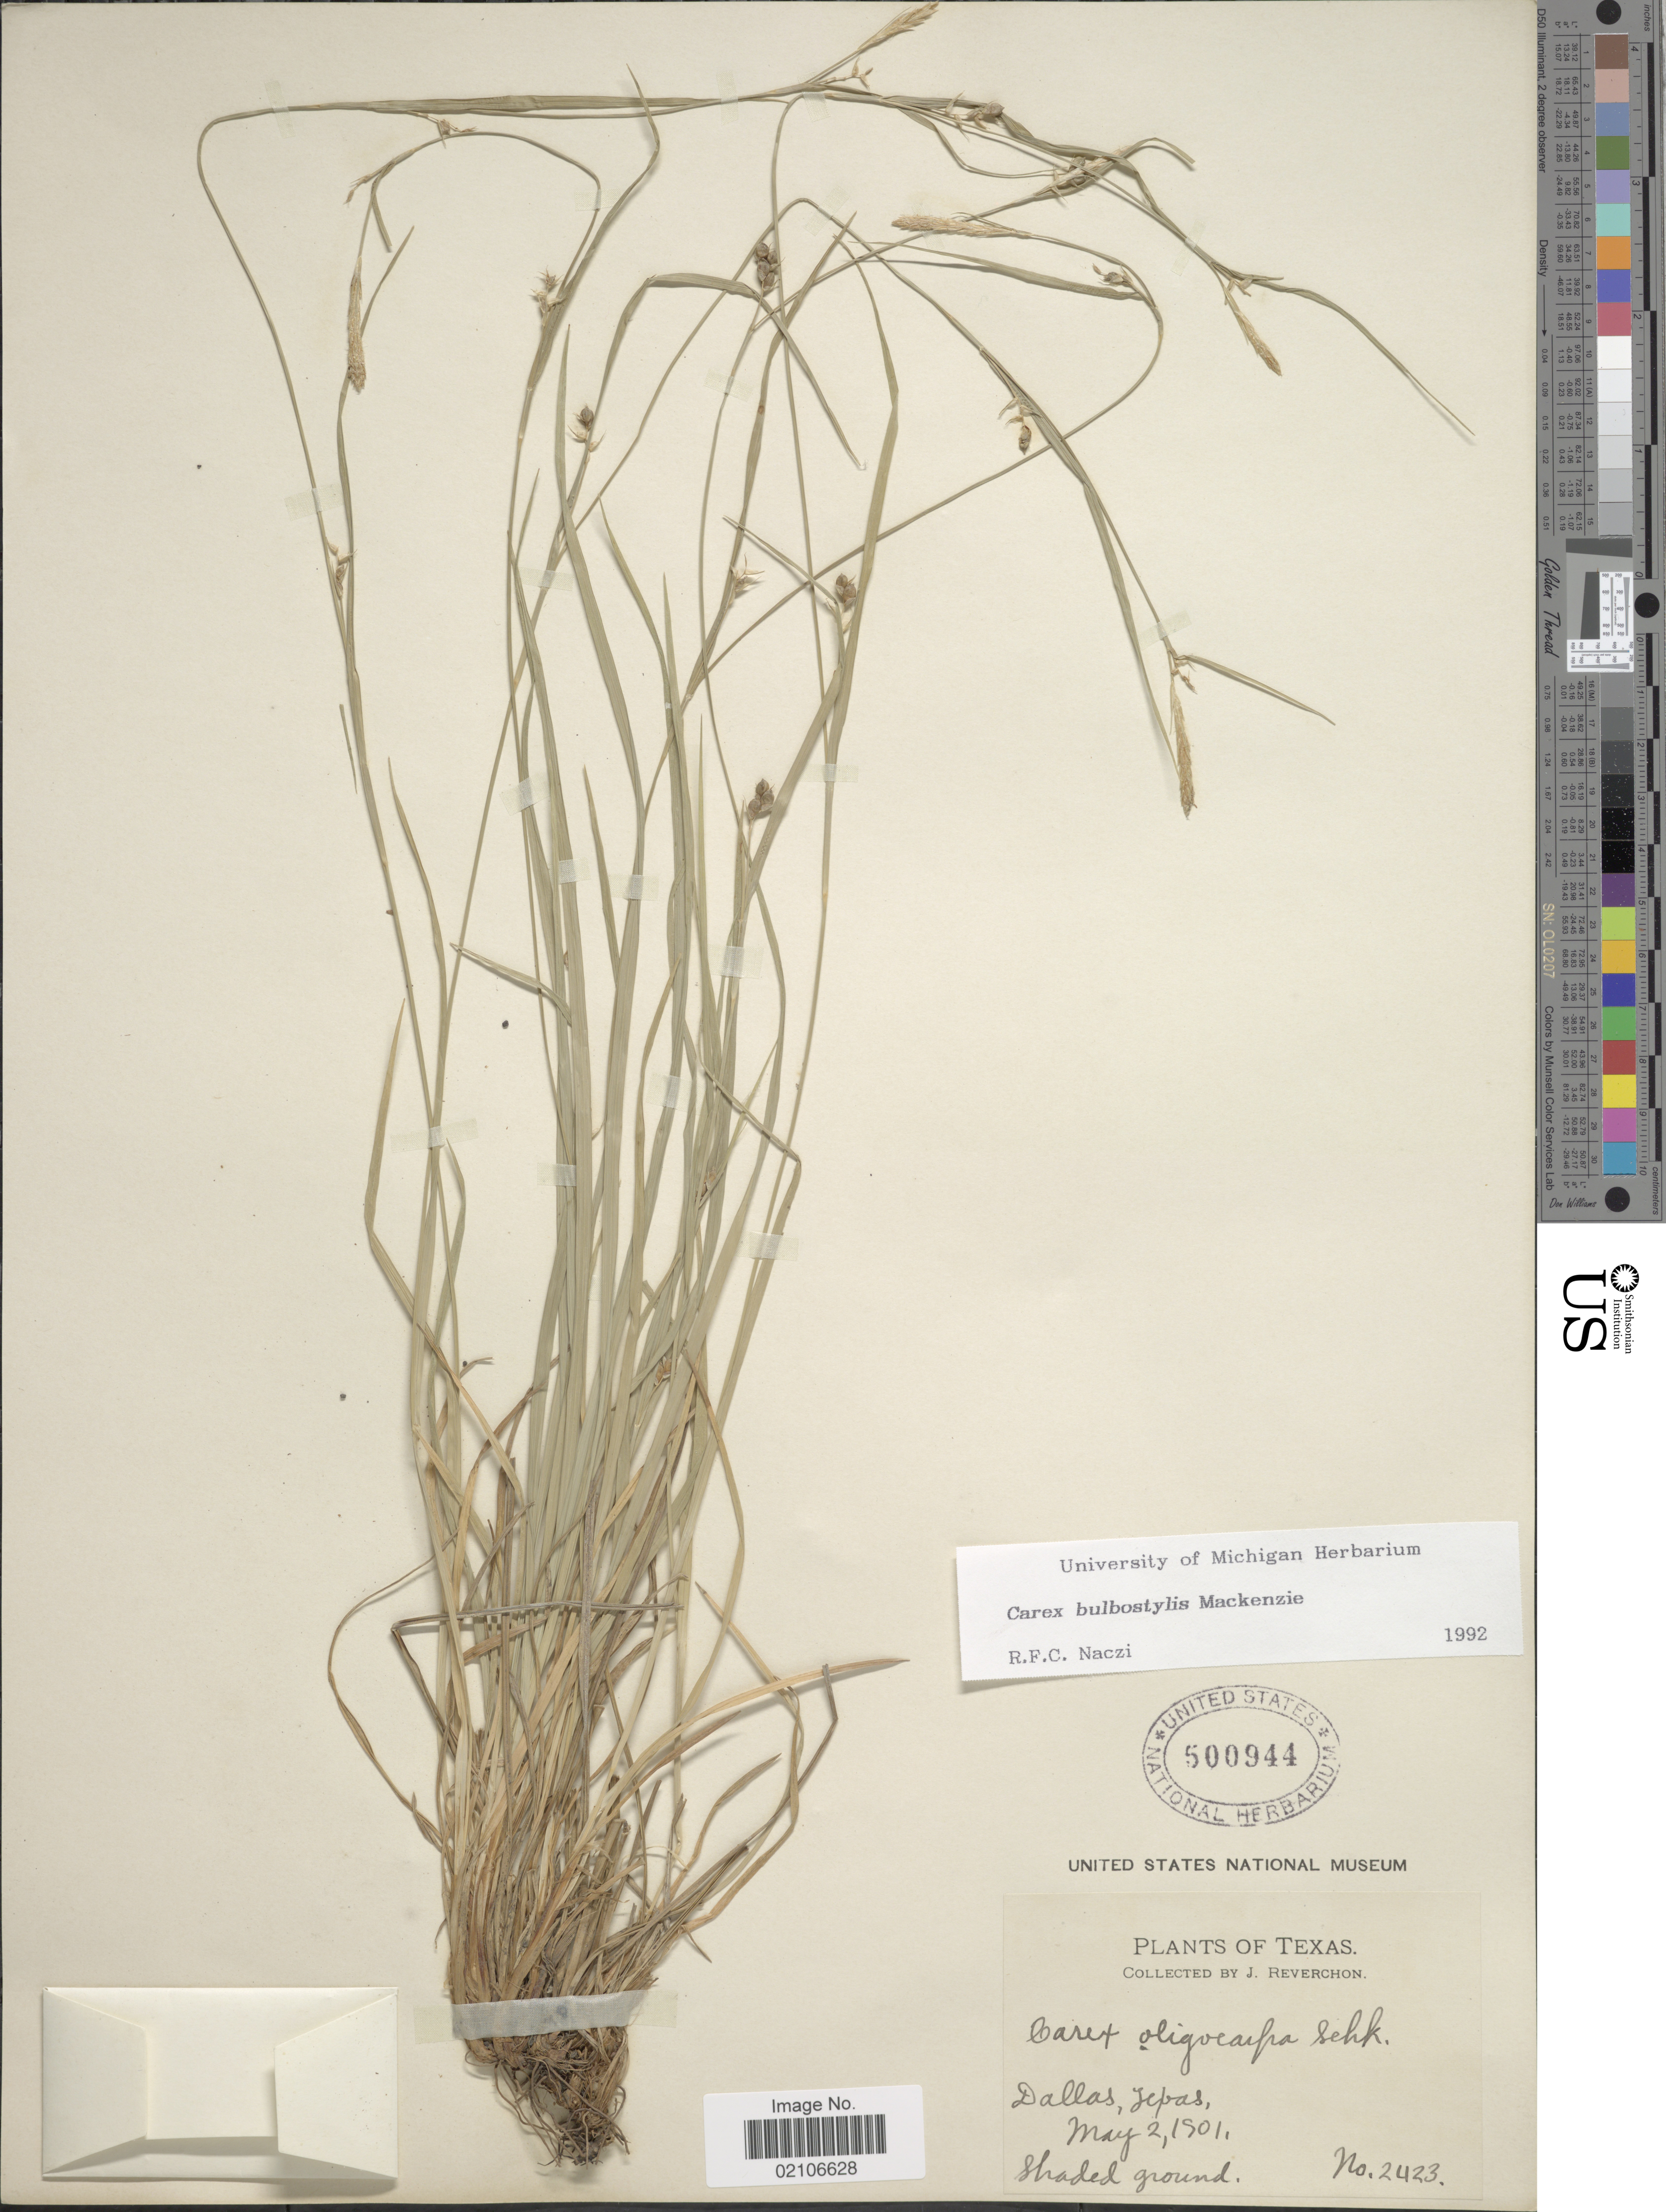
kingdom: Plantae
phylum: Tracheophyta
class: Liliopsida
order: Poales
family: Cyperaceae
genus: Carex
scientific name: Carex bulbostylis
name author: Mack.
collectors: J. Reverchon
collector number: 2433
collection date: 1901-05-02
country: United States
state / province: Texas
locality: Dallas, Shaded ground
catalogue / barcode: US 500944